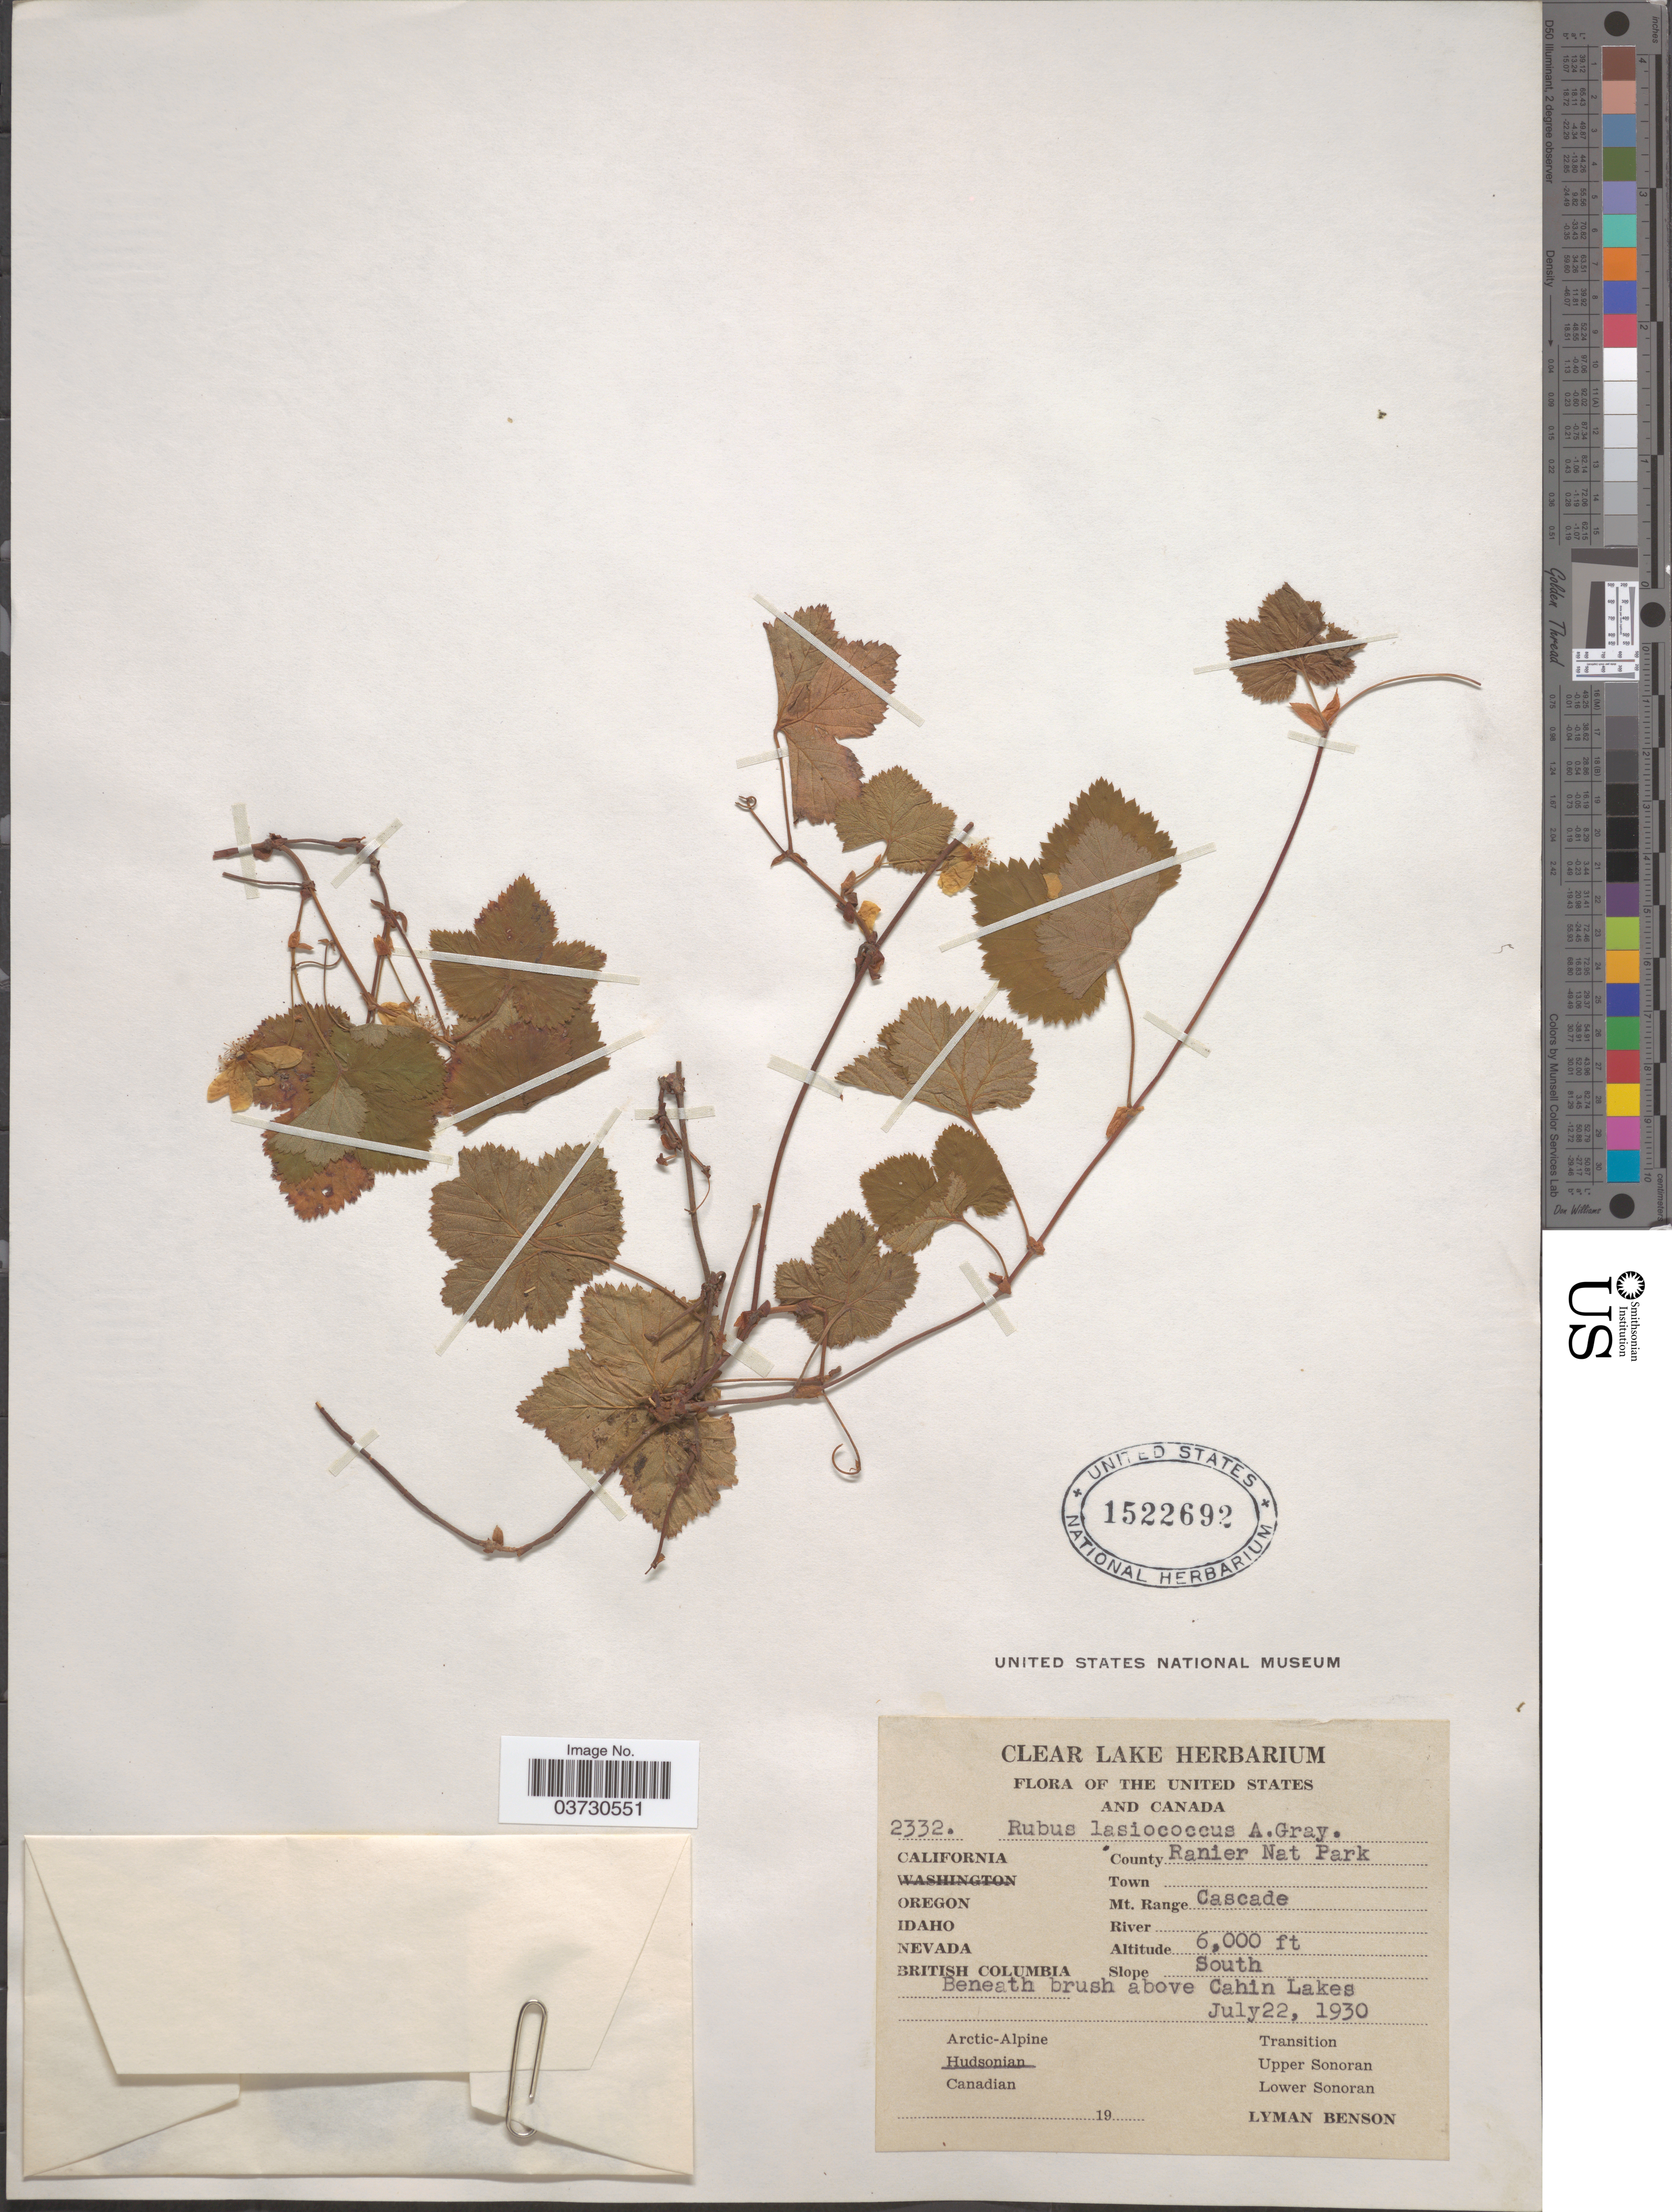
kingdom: Plantae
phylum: Tracheophyta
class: Magnoliopsida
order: Rosales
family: Rosaceae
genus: Rubus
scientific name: Rubus lasiococcus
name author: A. Gray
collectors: L. D. Benson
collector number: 2332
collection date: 1930-07-22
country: United States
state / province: Washington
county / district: Lewis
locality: Ranier Nat Park. Mt. Range Cascade. Slope South. Beneath brush above Cahin Lakes.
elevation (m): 1829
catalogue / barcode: US 1522692